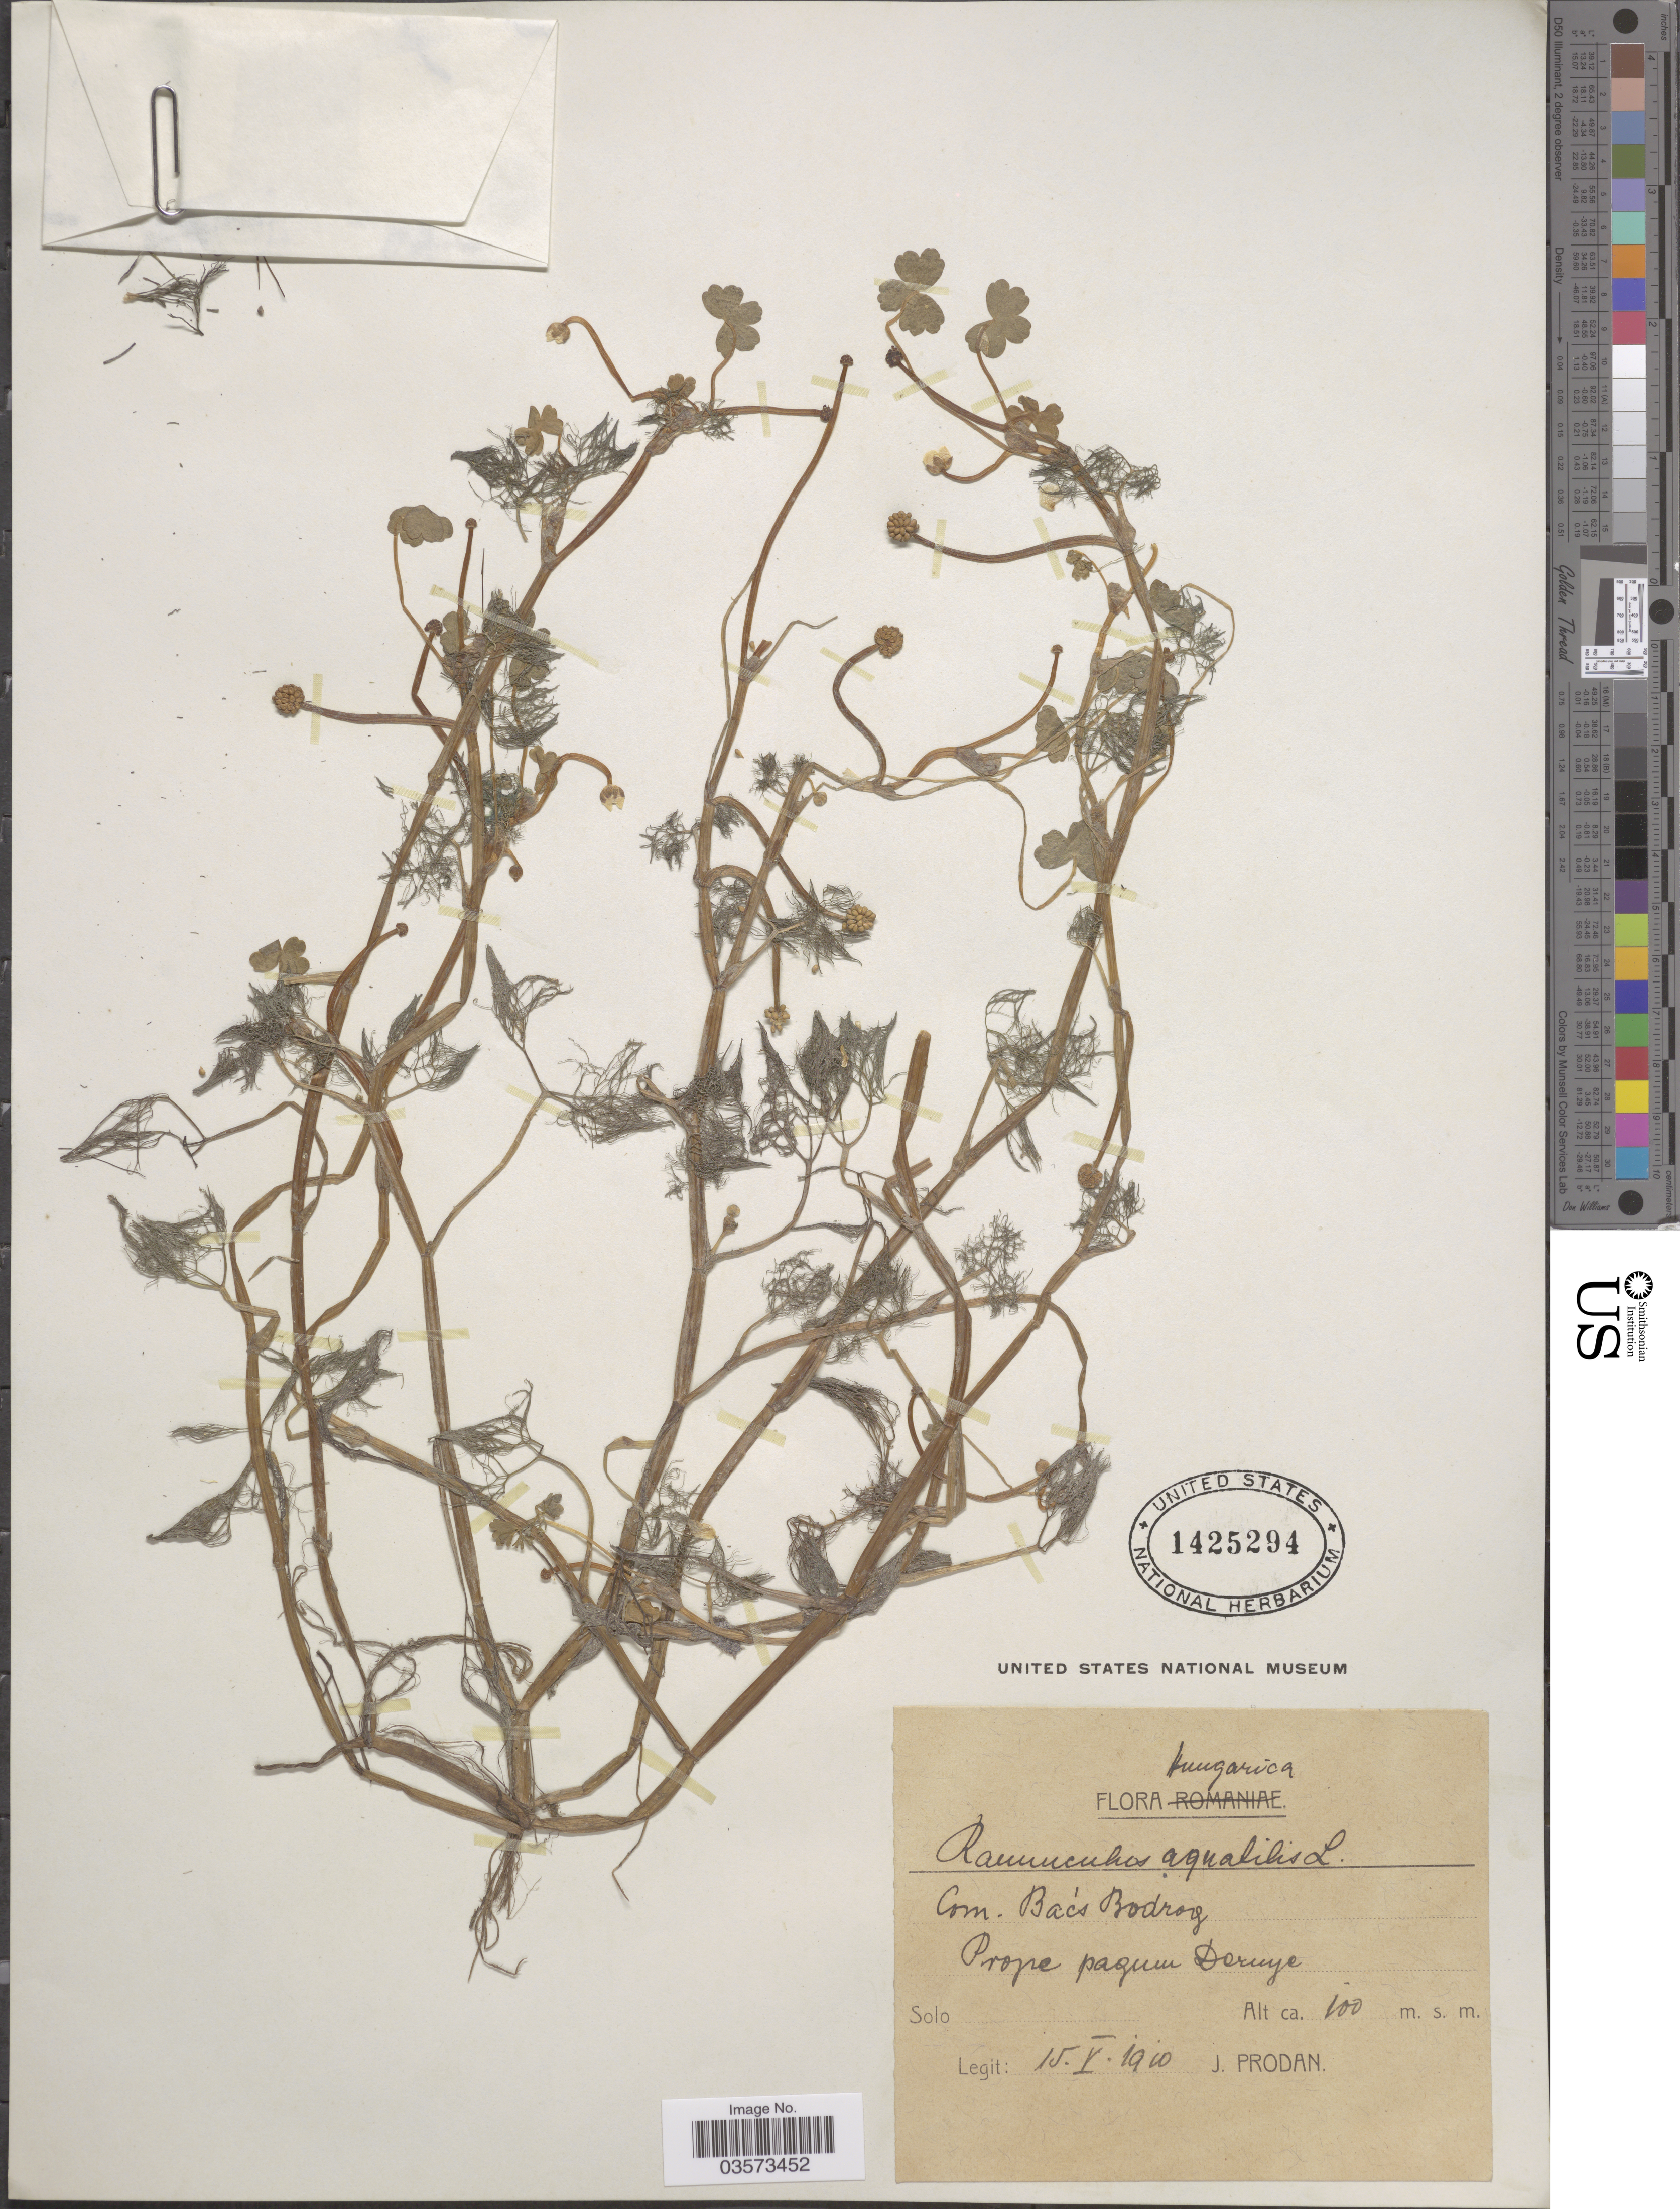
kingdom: Plantae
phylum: Tracheophyta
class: Magnoliopsida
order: Ranunculales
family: Ranunculaceae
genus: Ranunculus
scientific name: Ranunculus aquatilis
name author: L.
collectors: J. Prodan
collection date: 1910-05-15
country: Hungary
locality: Com. Bács Bodrog. Prope pagum Deruye.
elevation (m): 100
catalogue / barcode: US 1425294